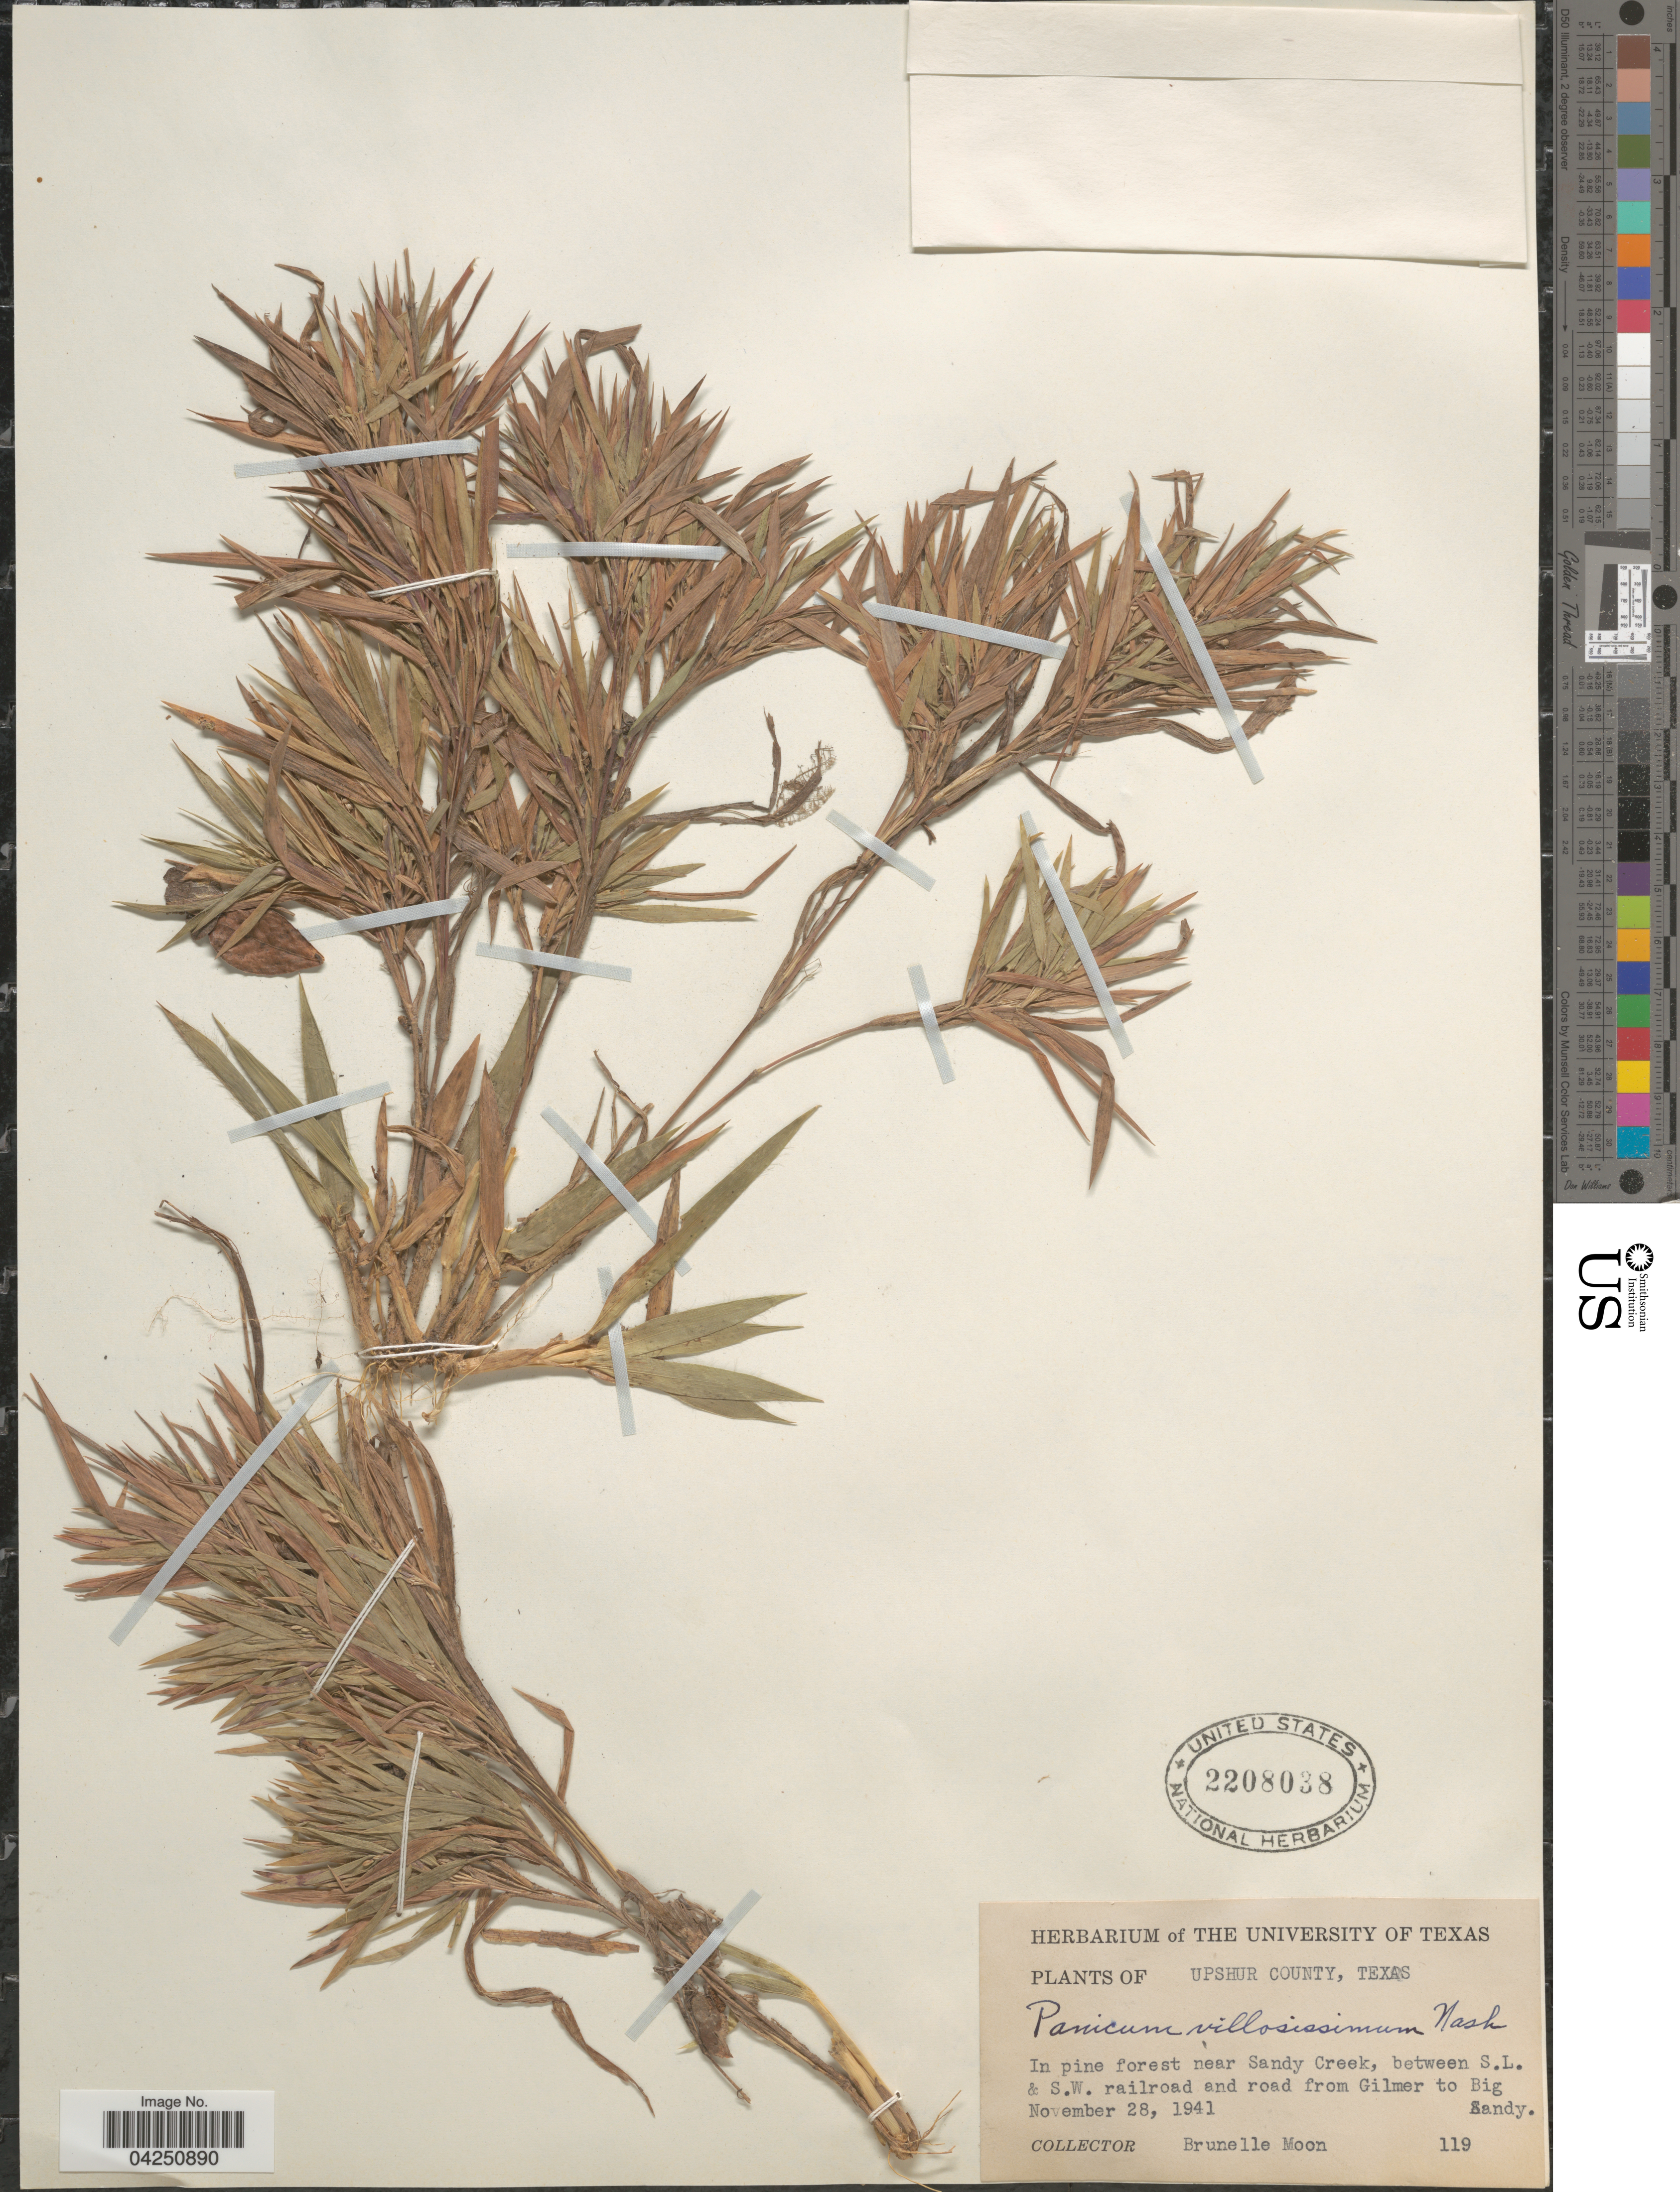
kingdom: Plantae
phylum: Tracheophyta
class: Liliopsida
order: Poales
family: Poaceae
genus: Dichanthelium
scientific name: Dichanthelium acuminatum var. acuminatum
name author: (Sw.) Gould & C.A. Clark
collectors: B. Moon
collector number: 119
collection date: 1941-11-28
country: United States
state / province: Texas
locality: Upshur County. In pine forest near Sandy Creek, between S.L. & S.W. railroad and road from Gilmer to Big Sandy.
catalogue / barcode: US 2208038